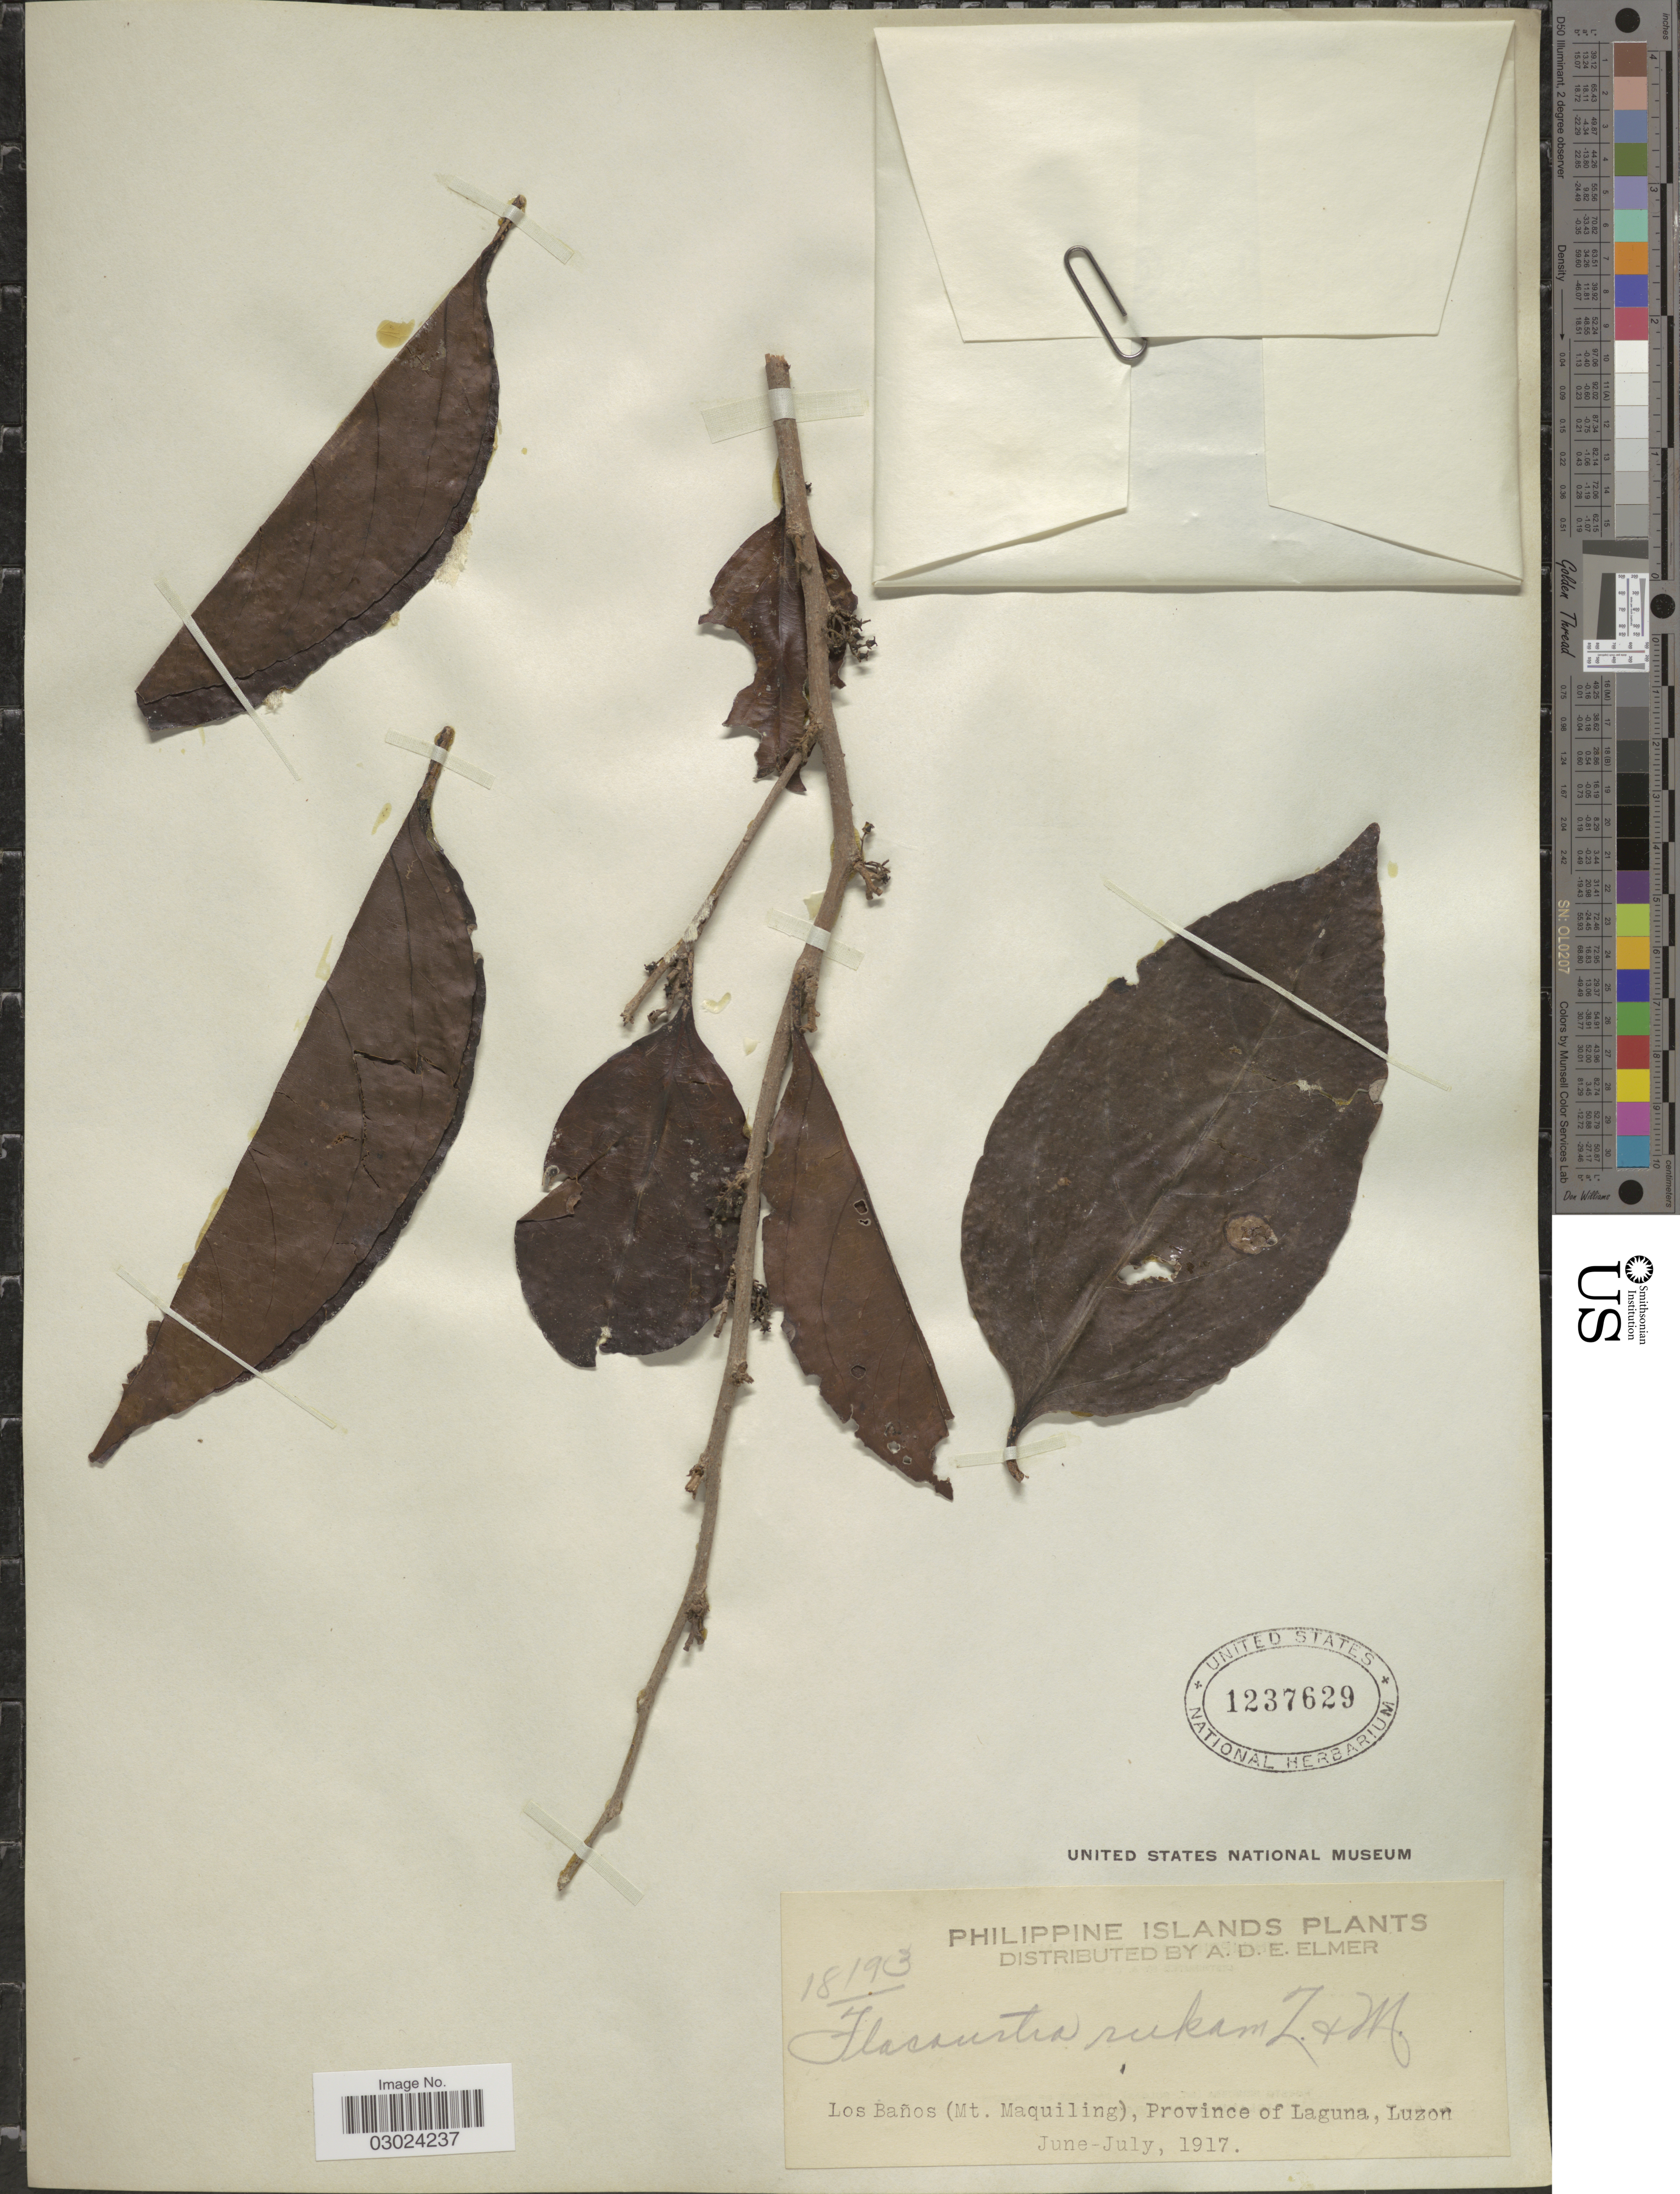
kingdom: Plantae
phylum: Tracheophyta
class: Magnoliopsida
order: Malpighiales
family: Salicaceae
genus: Flacourtia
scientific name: Flacourtia rukam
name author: Zoll. & Moritzi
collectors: A. D. E. Elmer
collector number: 18193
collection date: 1917-06/1917-07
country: Philippines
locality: Philippine Islands. Los Baños (Mt. Maquiling), Province of Laguna, Luzon.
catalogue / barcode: US 1237629